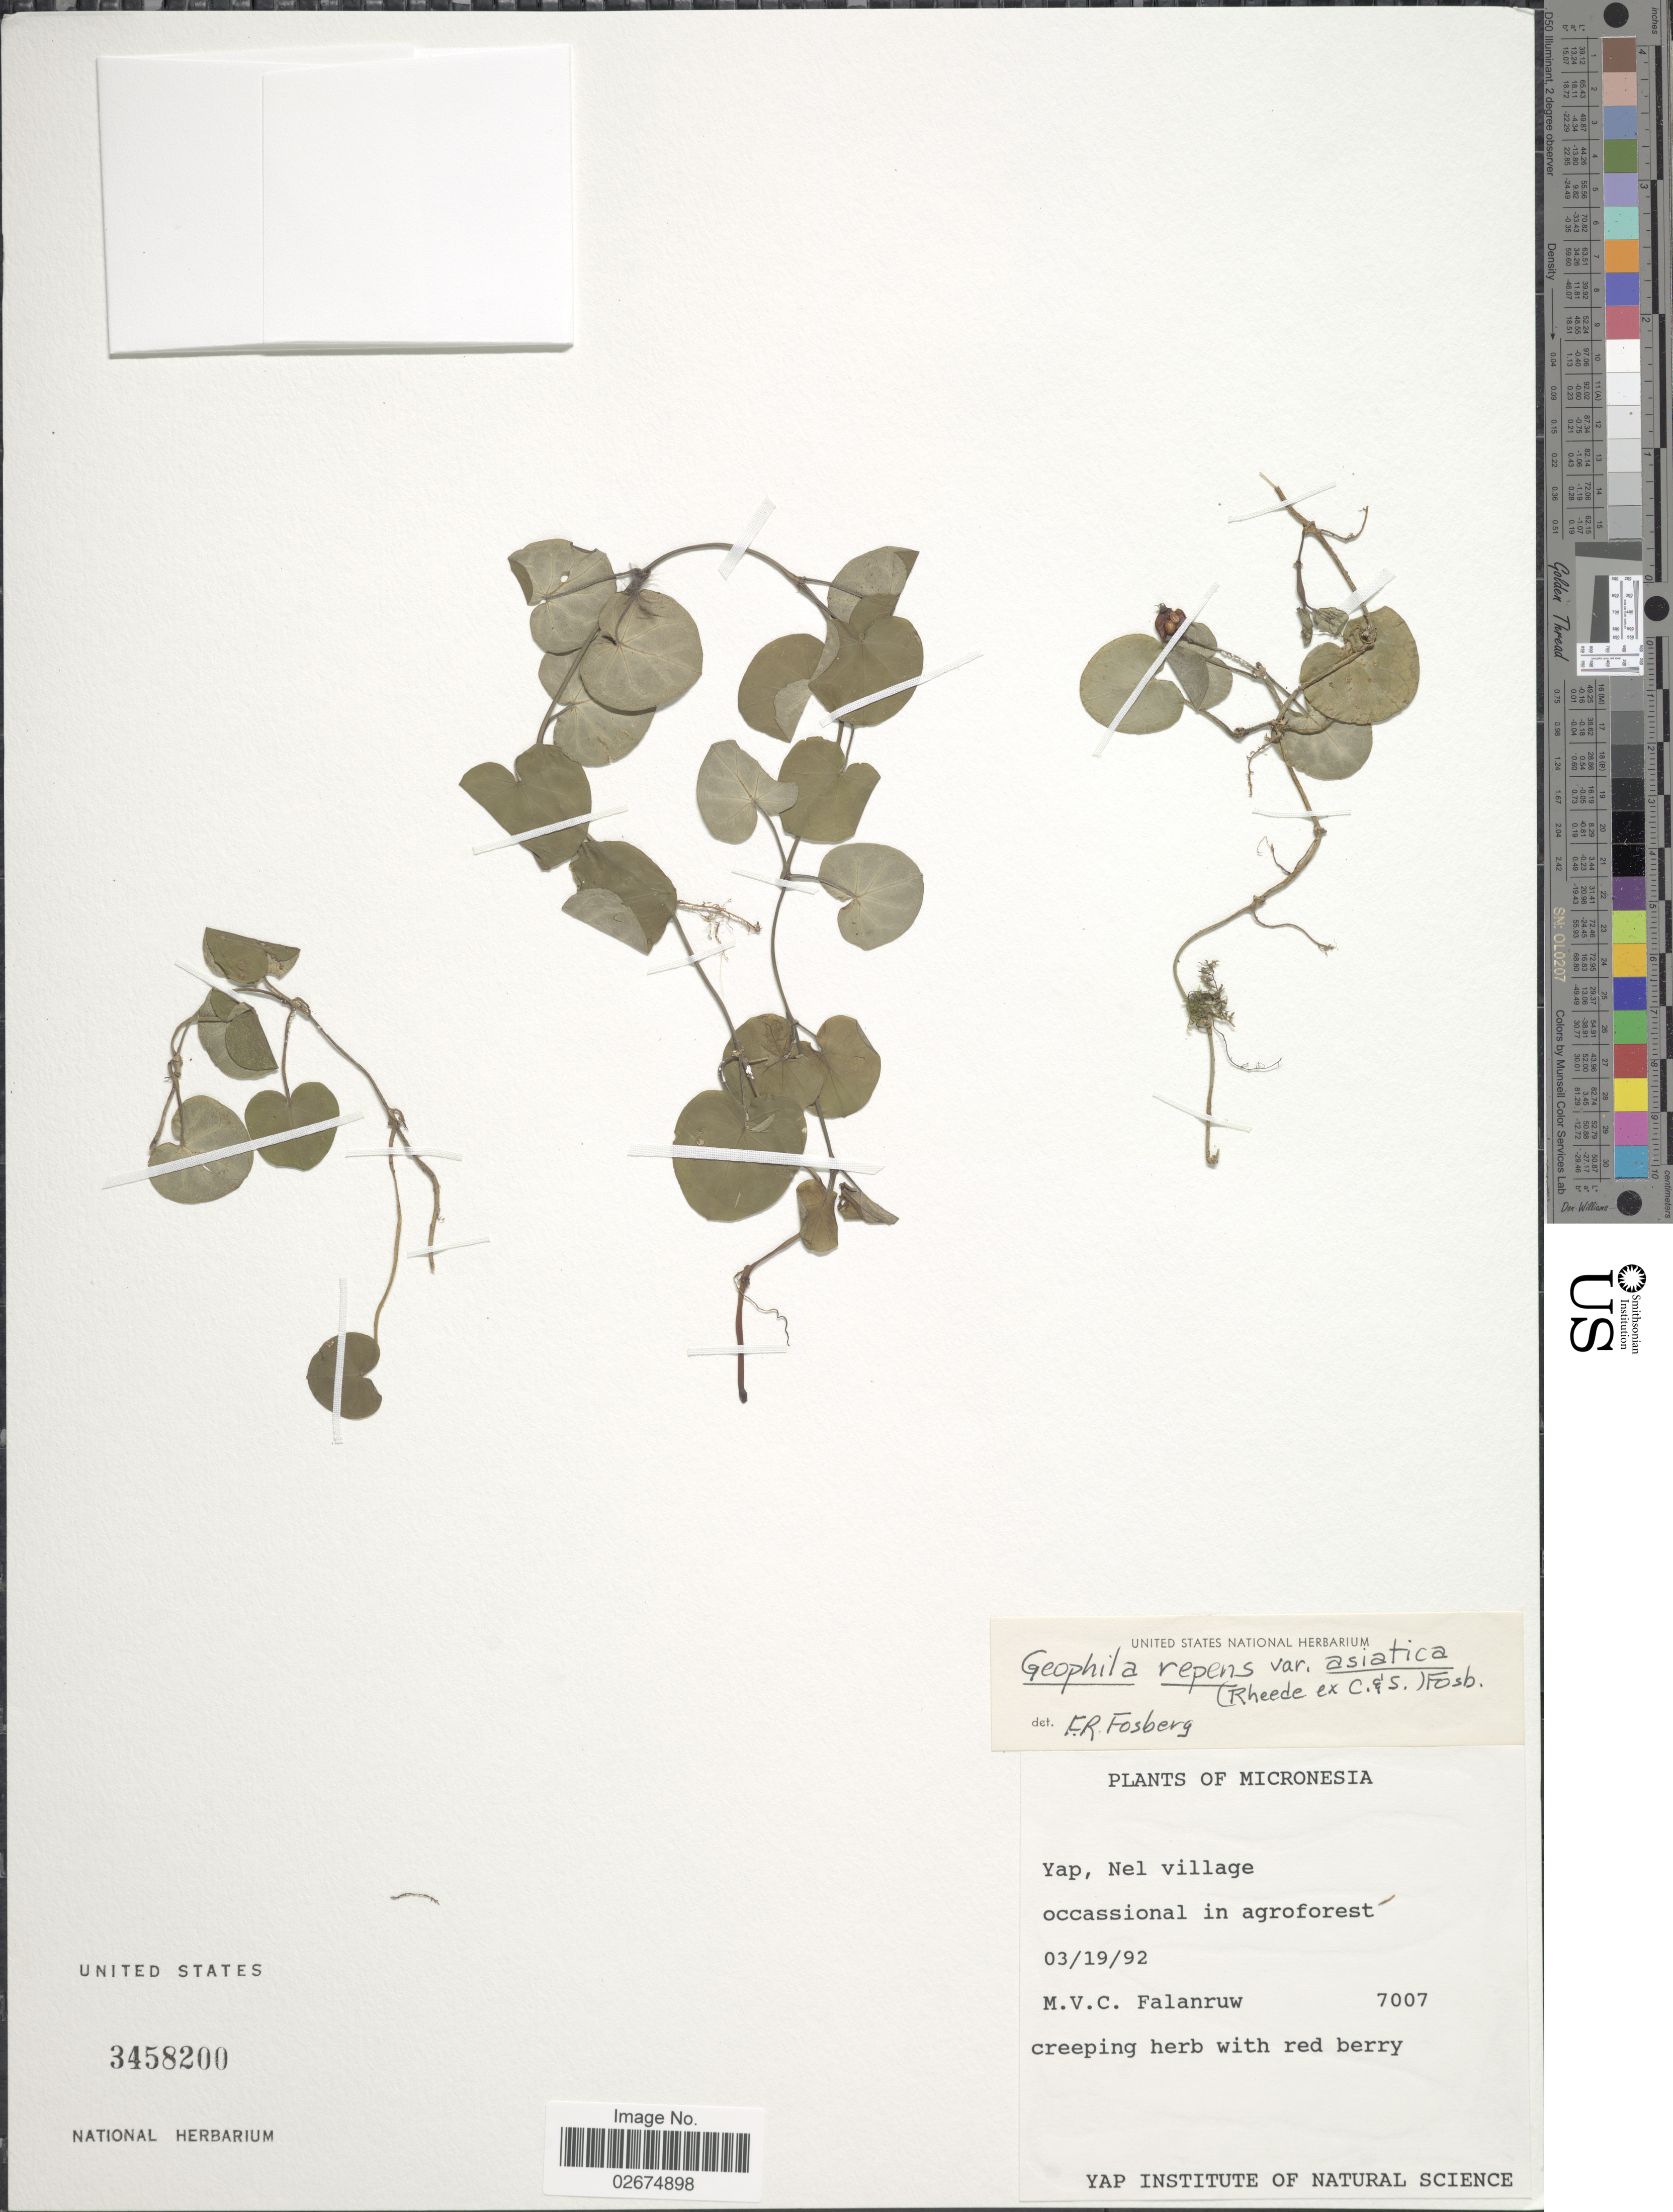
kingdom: Plantae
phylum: Tracheophyta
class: Magnoliopsida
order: Gentianales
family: Rubiaceae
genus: Geophila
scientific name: Geophila repens var. asiatica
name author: (Cham. & Schltdl.) Fosberg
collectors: M. V. Falanruw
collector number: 7007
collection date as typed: Transcribed d/m/y: 19/3/92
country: Micronesia, Federated States of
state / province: Yap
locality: Nel village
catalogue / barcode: US 3458200